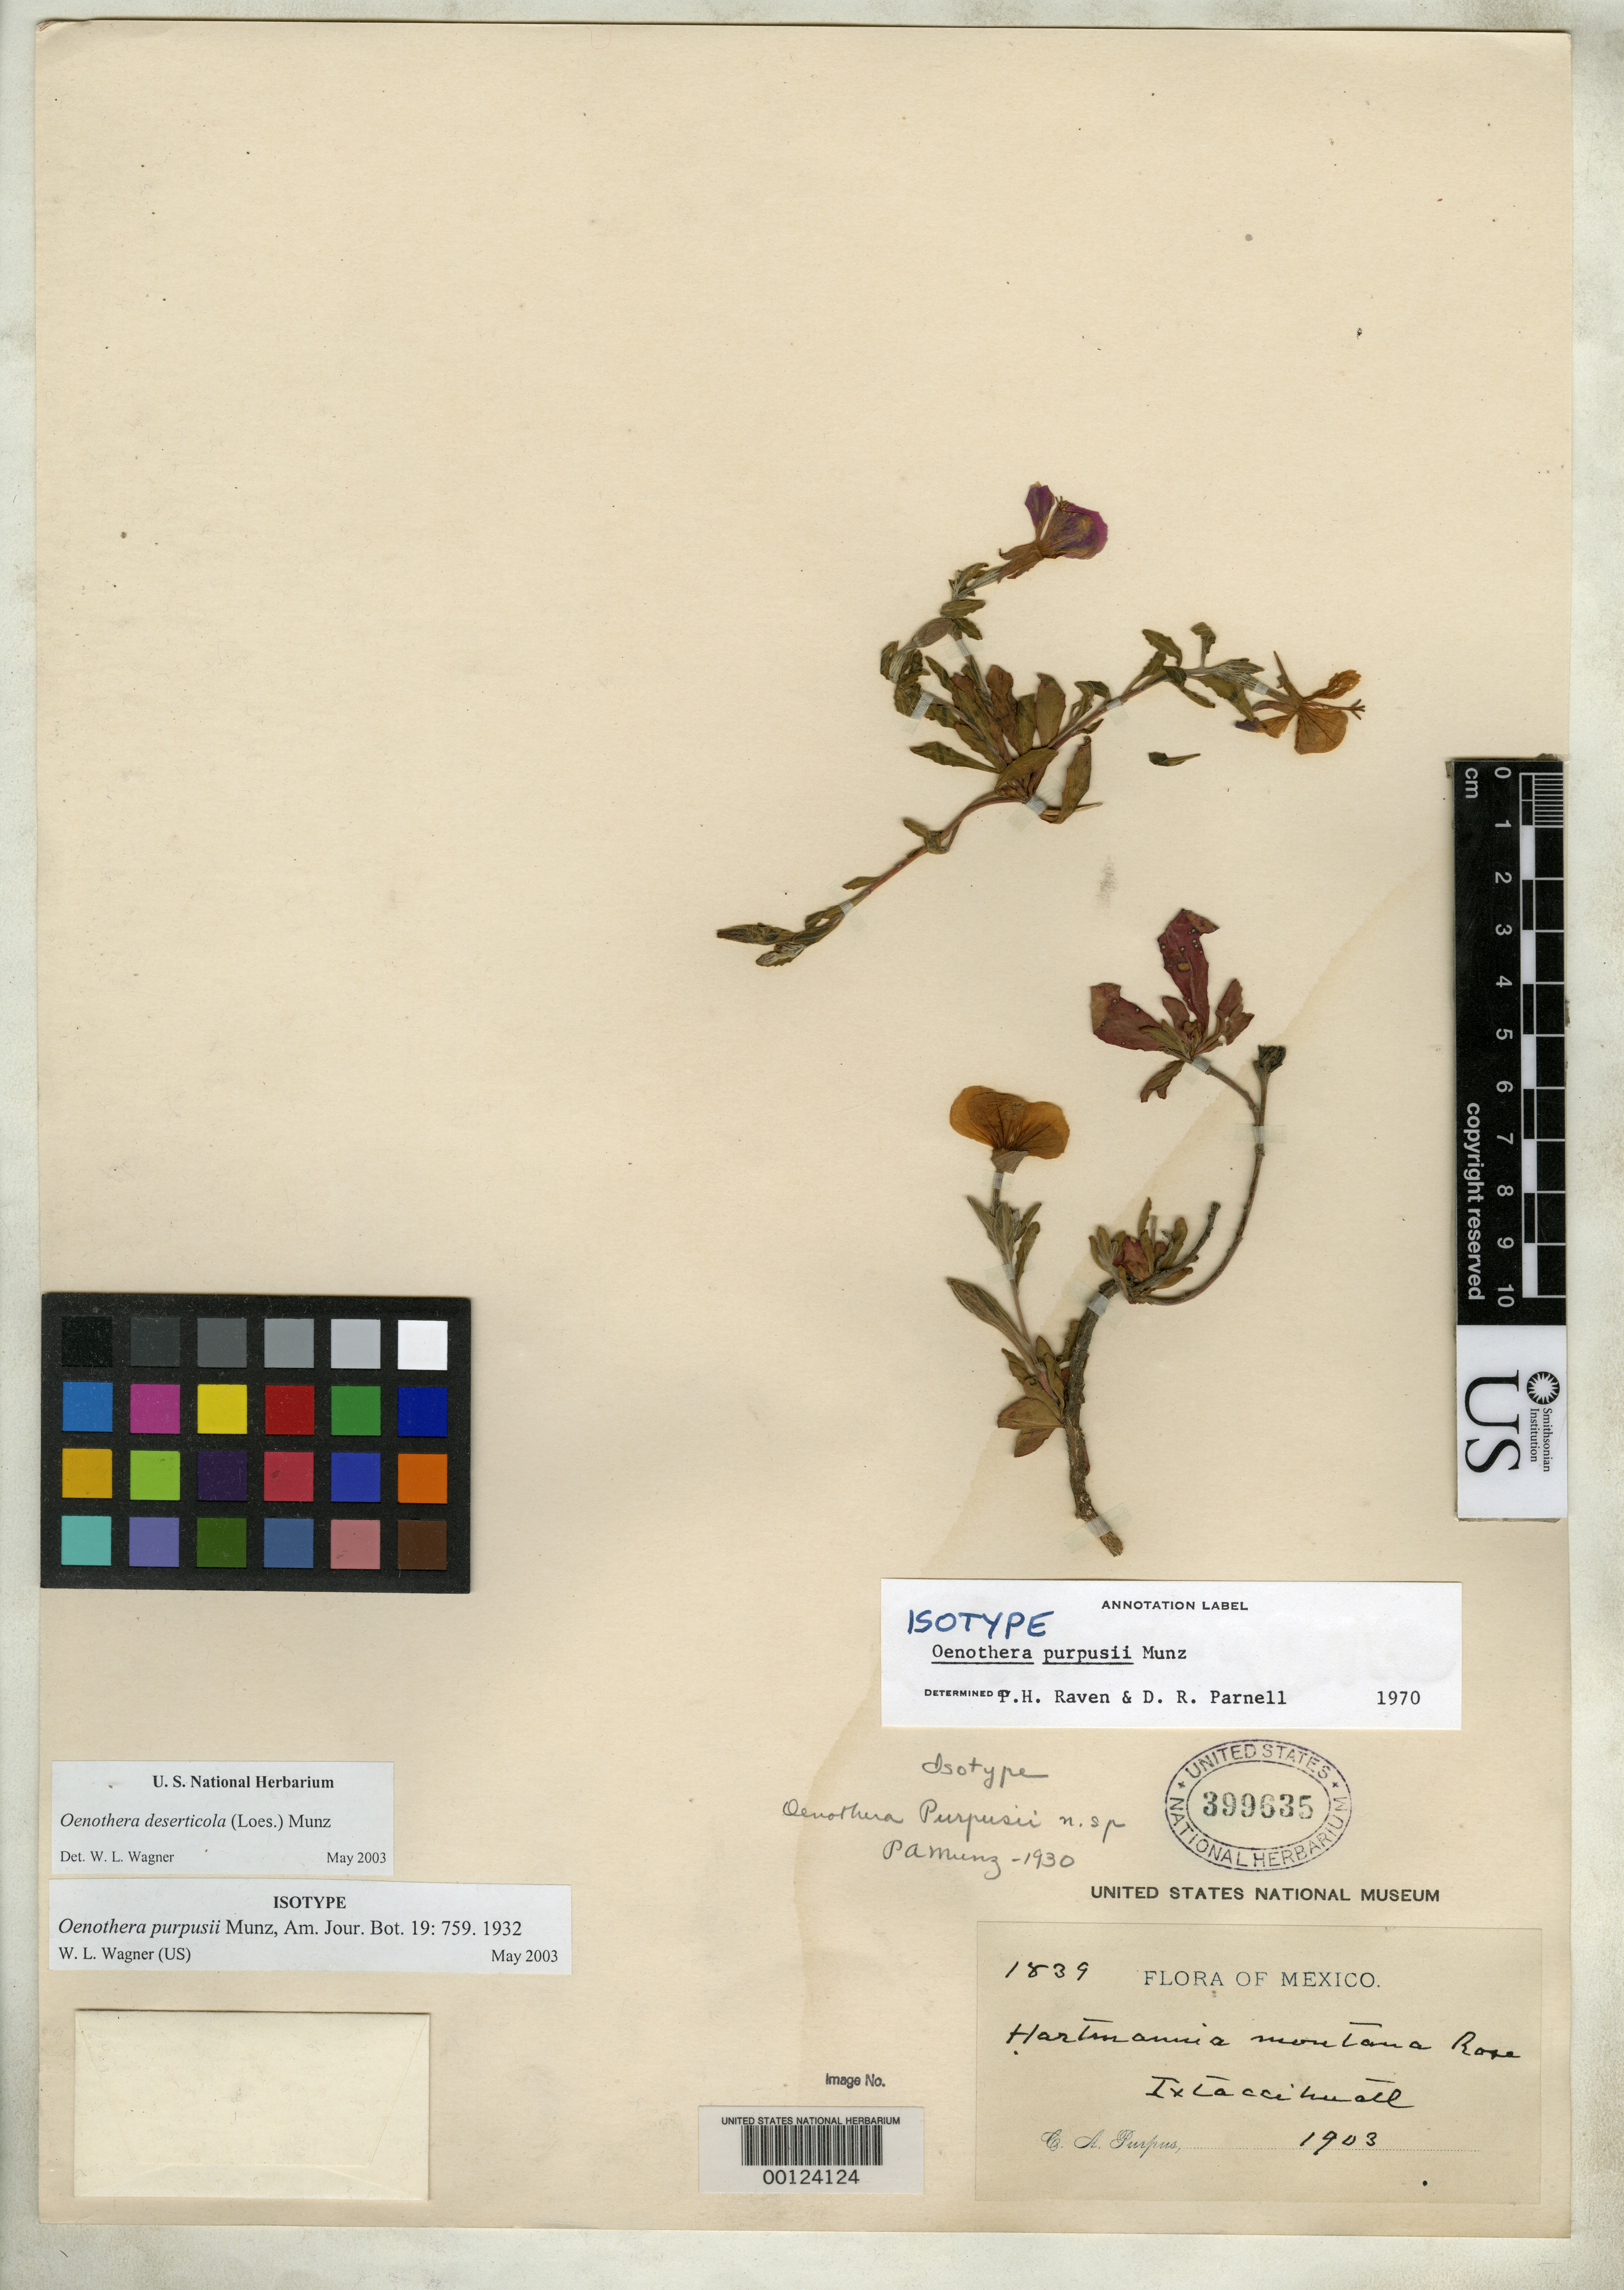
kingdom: Plantae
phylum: Tracheophyta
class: Magnoliopsida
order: Myrtales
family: Onagraceae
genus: Oenothera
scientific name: Oenothera purpusii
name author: Munz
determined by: Wagner, W. L., (BOT), Smithsonian Institution - National Museum of Natural History (UNITED STATES)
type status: Isotype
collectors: C. A. Purpus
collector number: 1839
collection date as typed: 1903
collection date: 1903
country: Mexico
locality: Ixtaccihuatl.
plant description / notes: Cited 2004 by W.L. Wagner, Novon 14: 125.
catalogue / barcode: US 399635